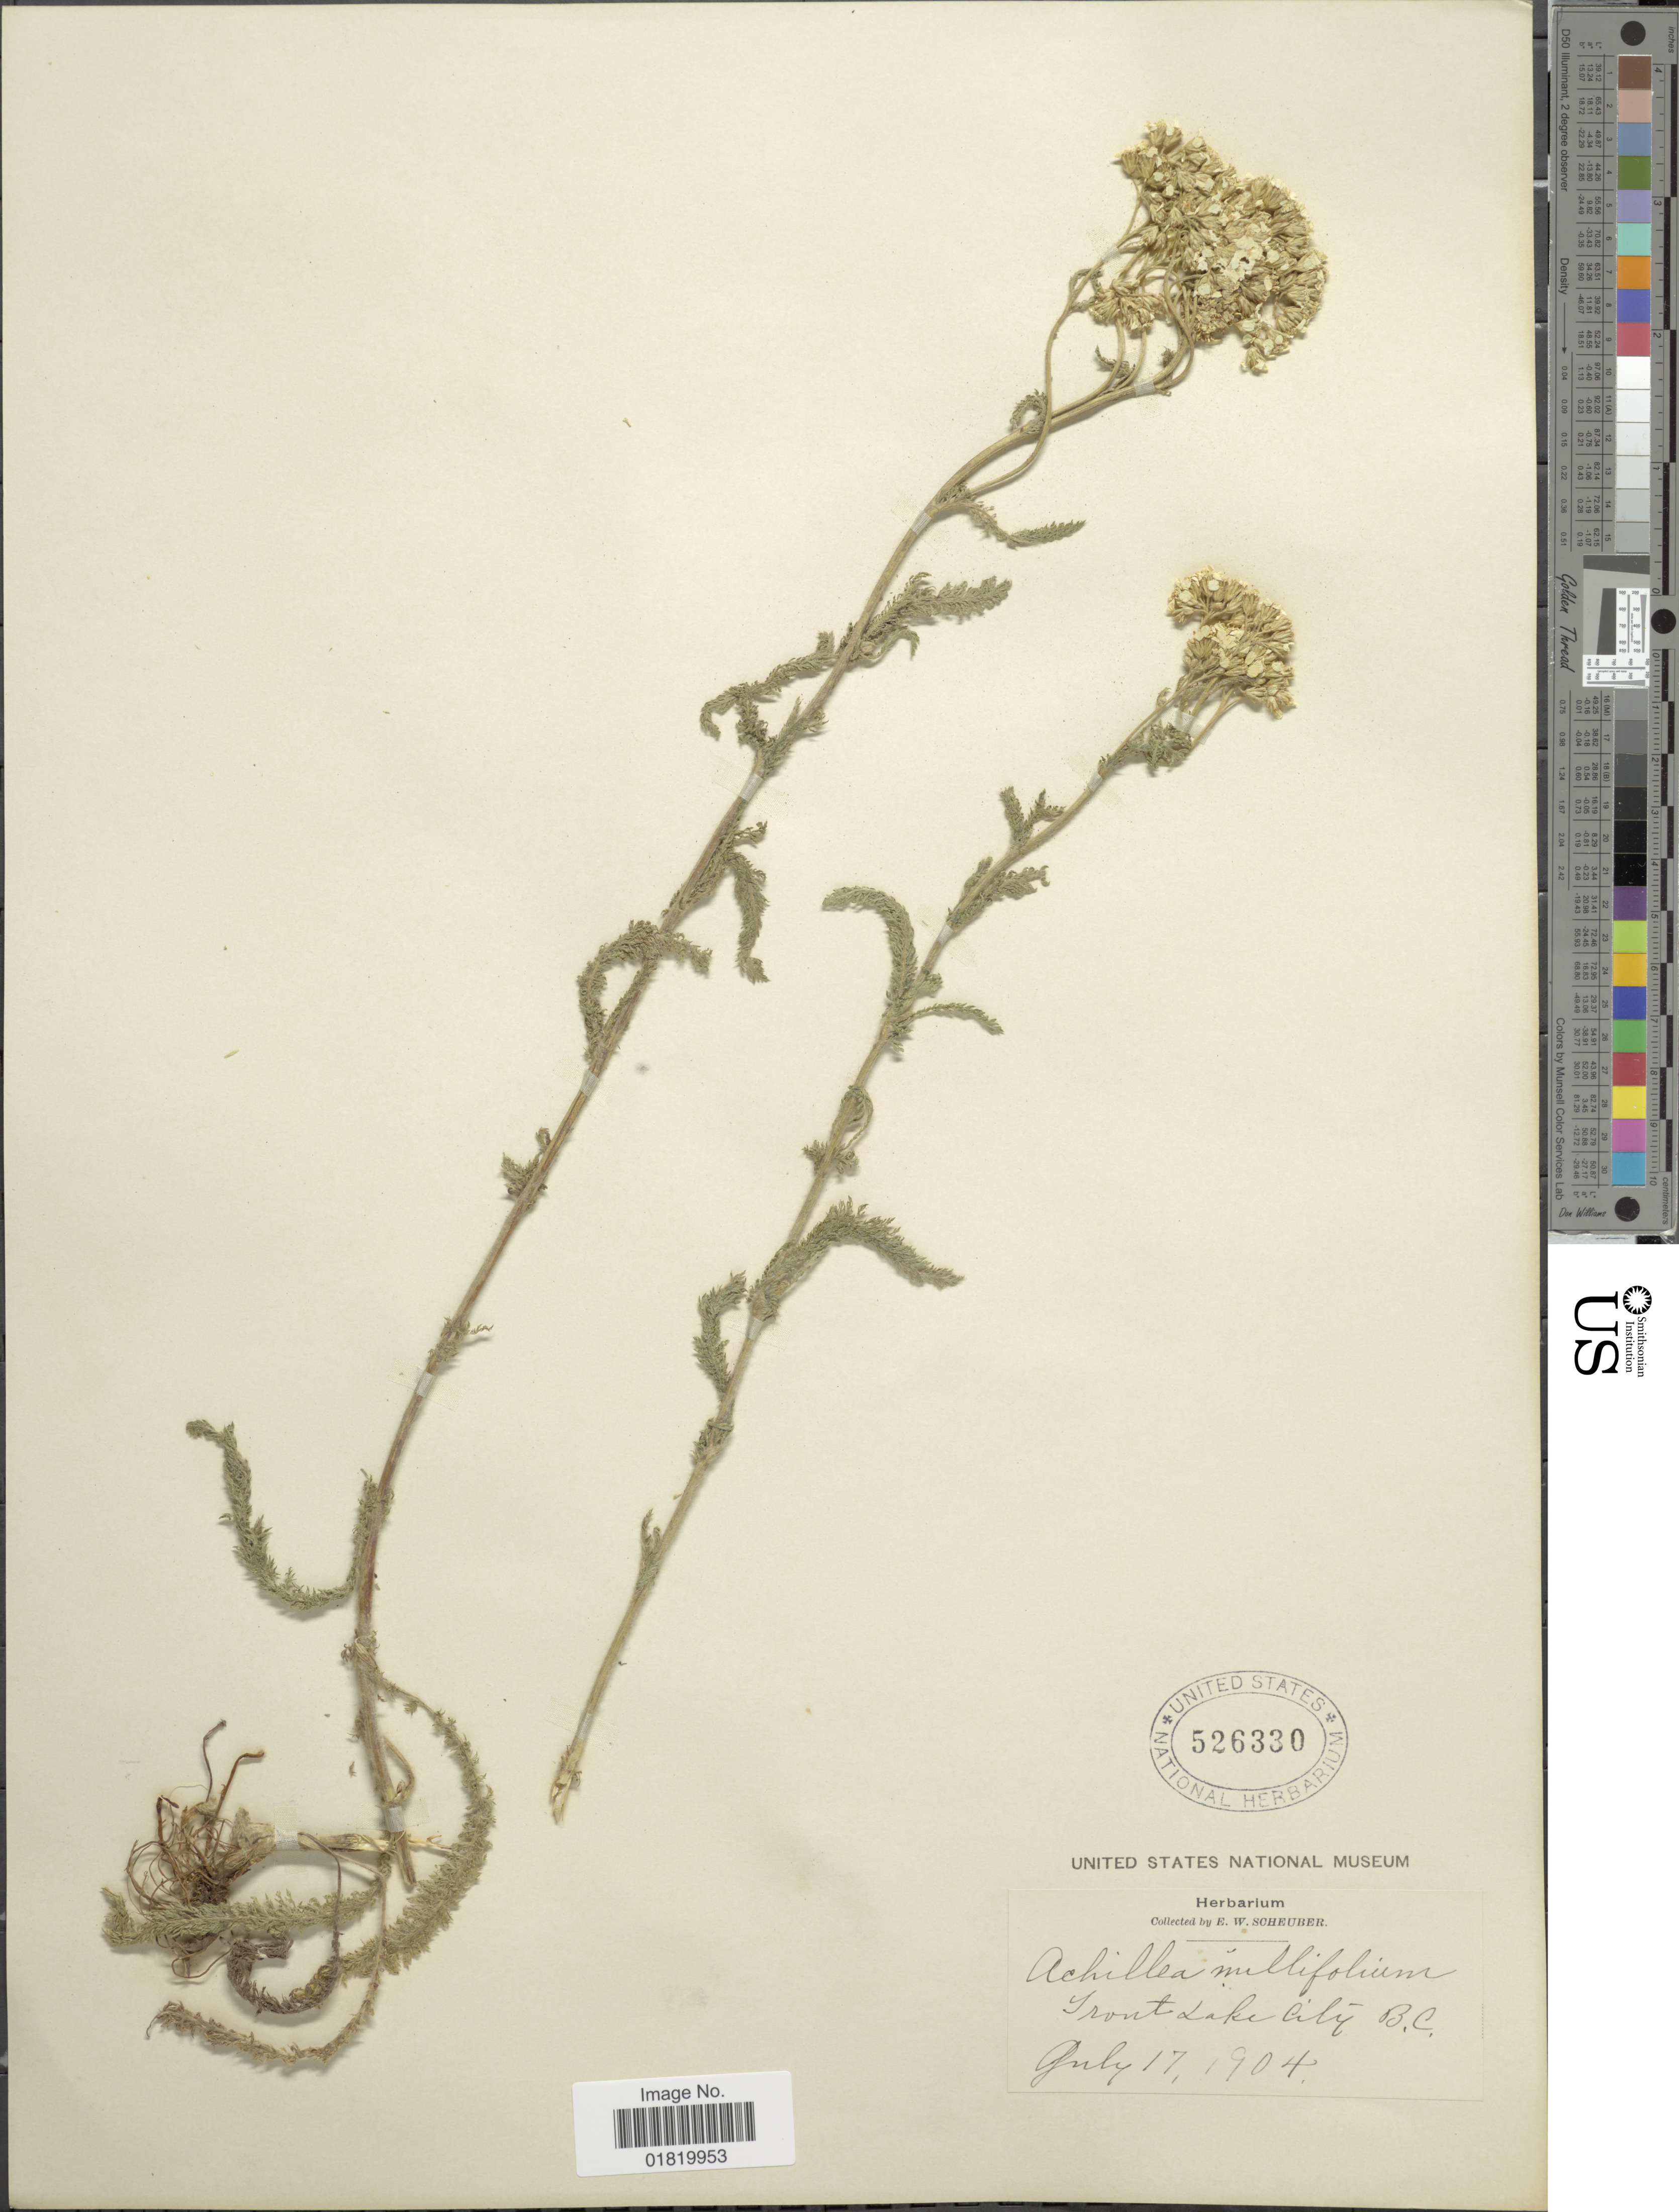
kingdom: Plantae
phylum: Tracheophyta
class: Magnoliopsida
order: Asterales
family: Asteraceae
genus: Achillea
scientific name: Achillea lanulosa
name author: Nutt.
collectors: E. Scheuber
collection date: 1904-07-17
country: Canada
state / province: British Columbia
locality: Trout Lake City.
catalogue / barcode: US 526330